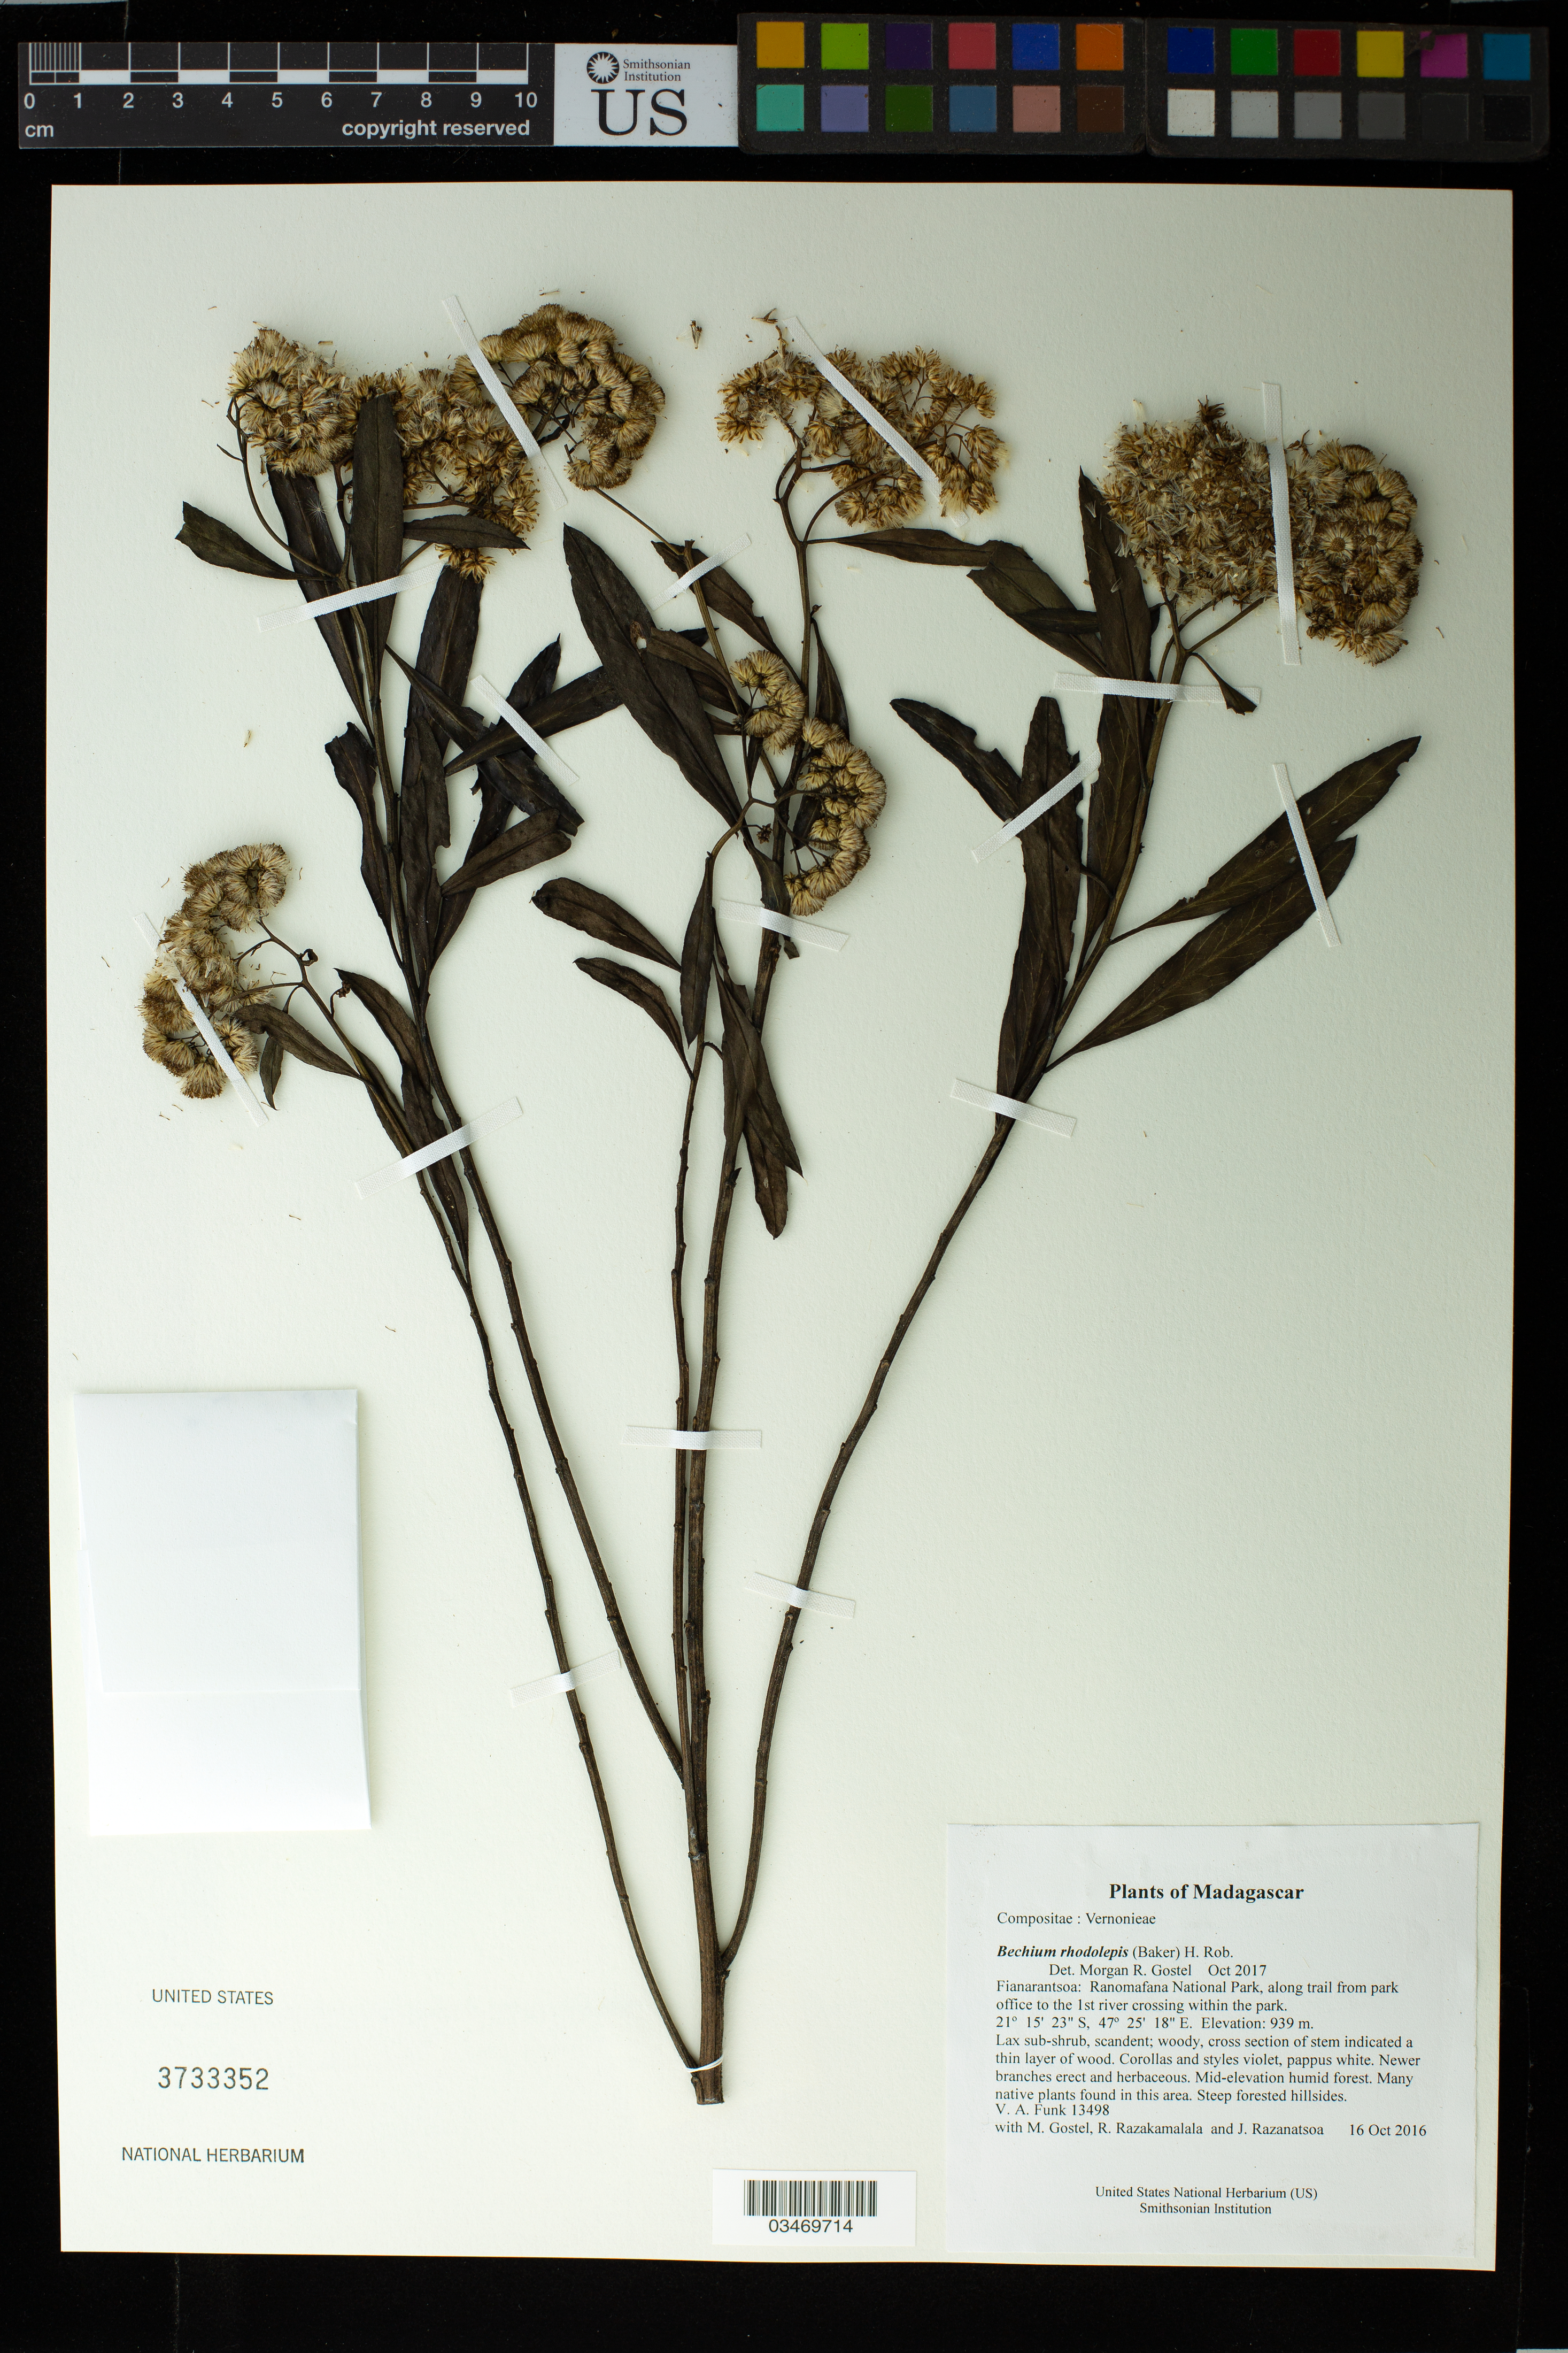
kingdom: Plantae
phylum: Tracheophyta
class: Magnoliopsida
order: Asterales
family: Asteraceae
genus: Bechium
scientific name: Bechium rhodolepis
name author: (Baker) H. Rob.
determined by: Gostel, M. R.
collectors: M. R. Gostel, R. Razakamalala & J. Razanatsoa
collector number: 13498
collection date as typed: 16 Oct 2016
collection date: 2016-10-16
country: Madagascar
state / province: Vatovavy Fitovinany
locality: Ranomafana National Park, along trail from park office to the 1st river crossing within the park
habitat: Mid-elevation humid forest. Many native plants found in this area. Steep forested hillsides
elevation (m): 939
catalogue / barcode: US 3733352